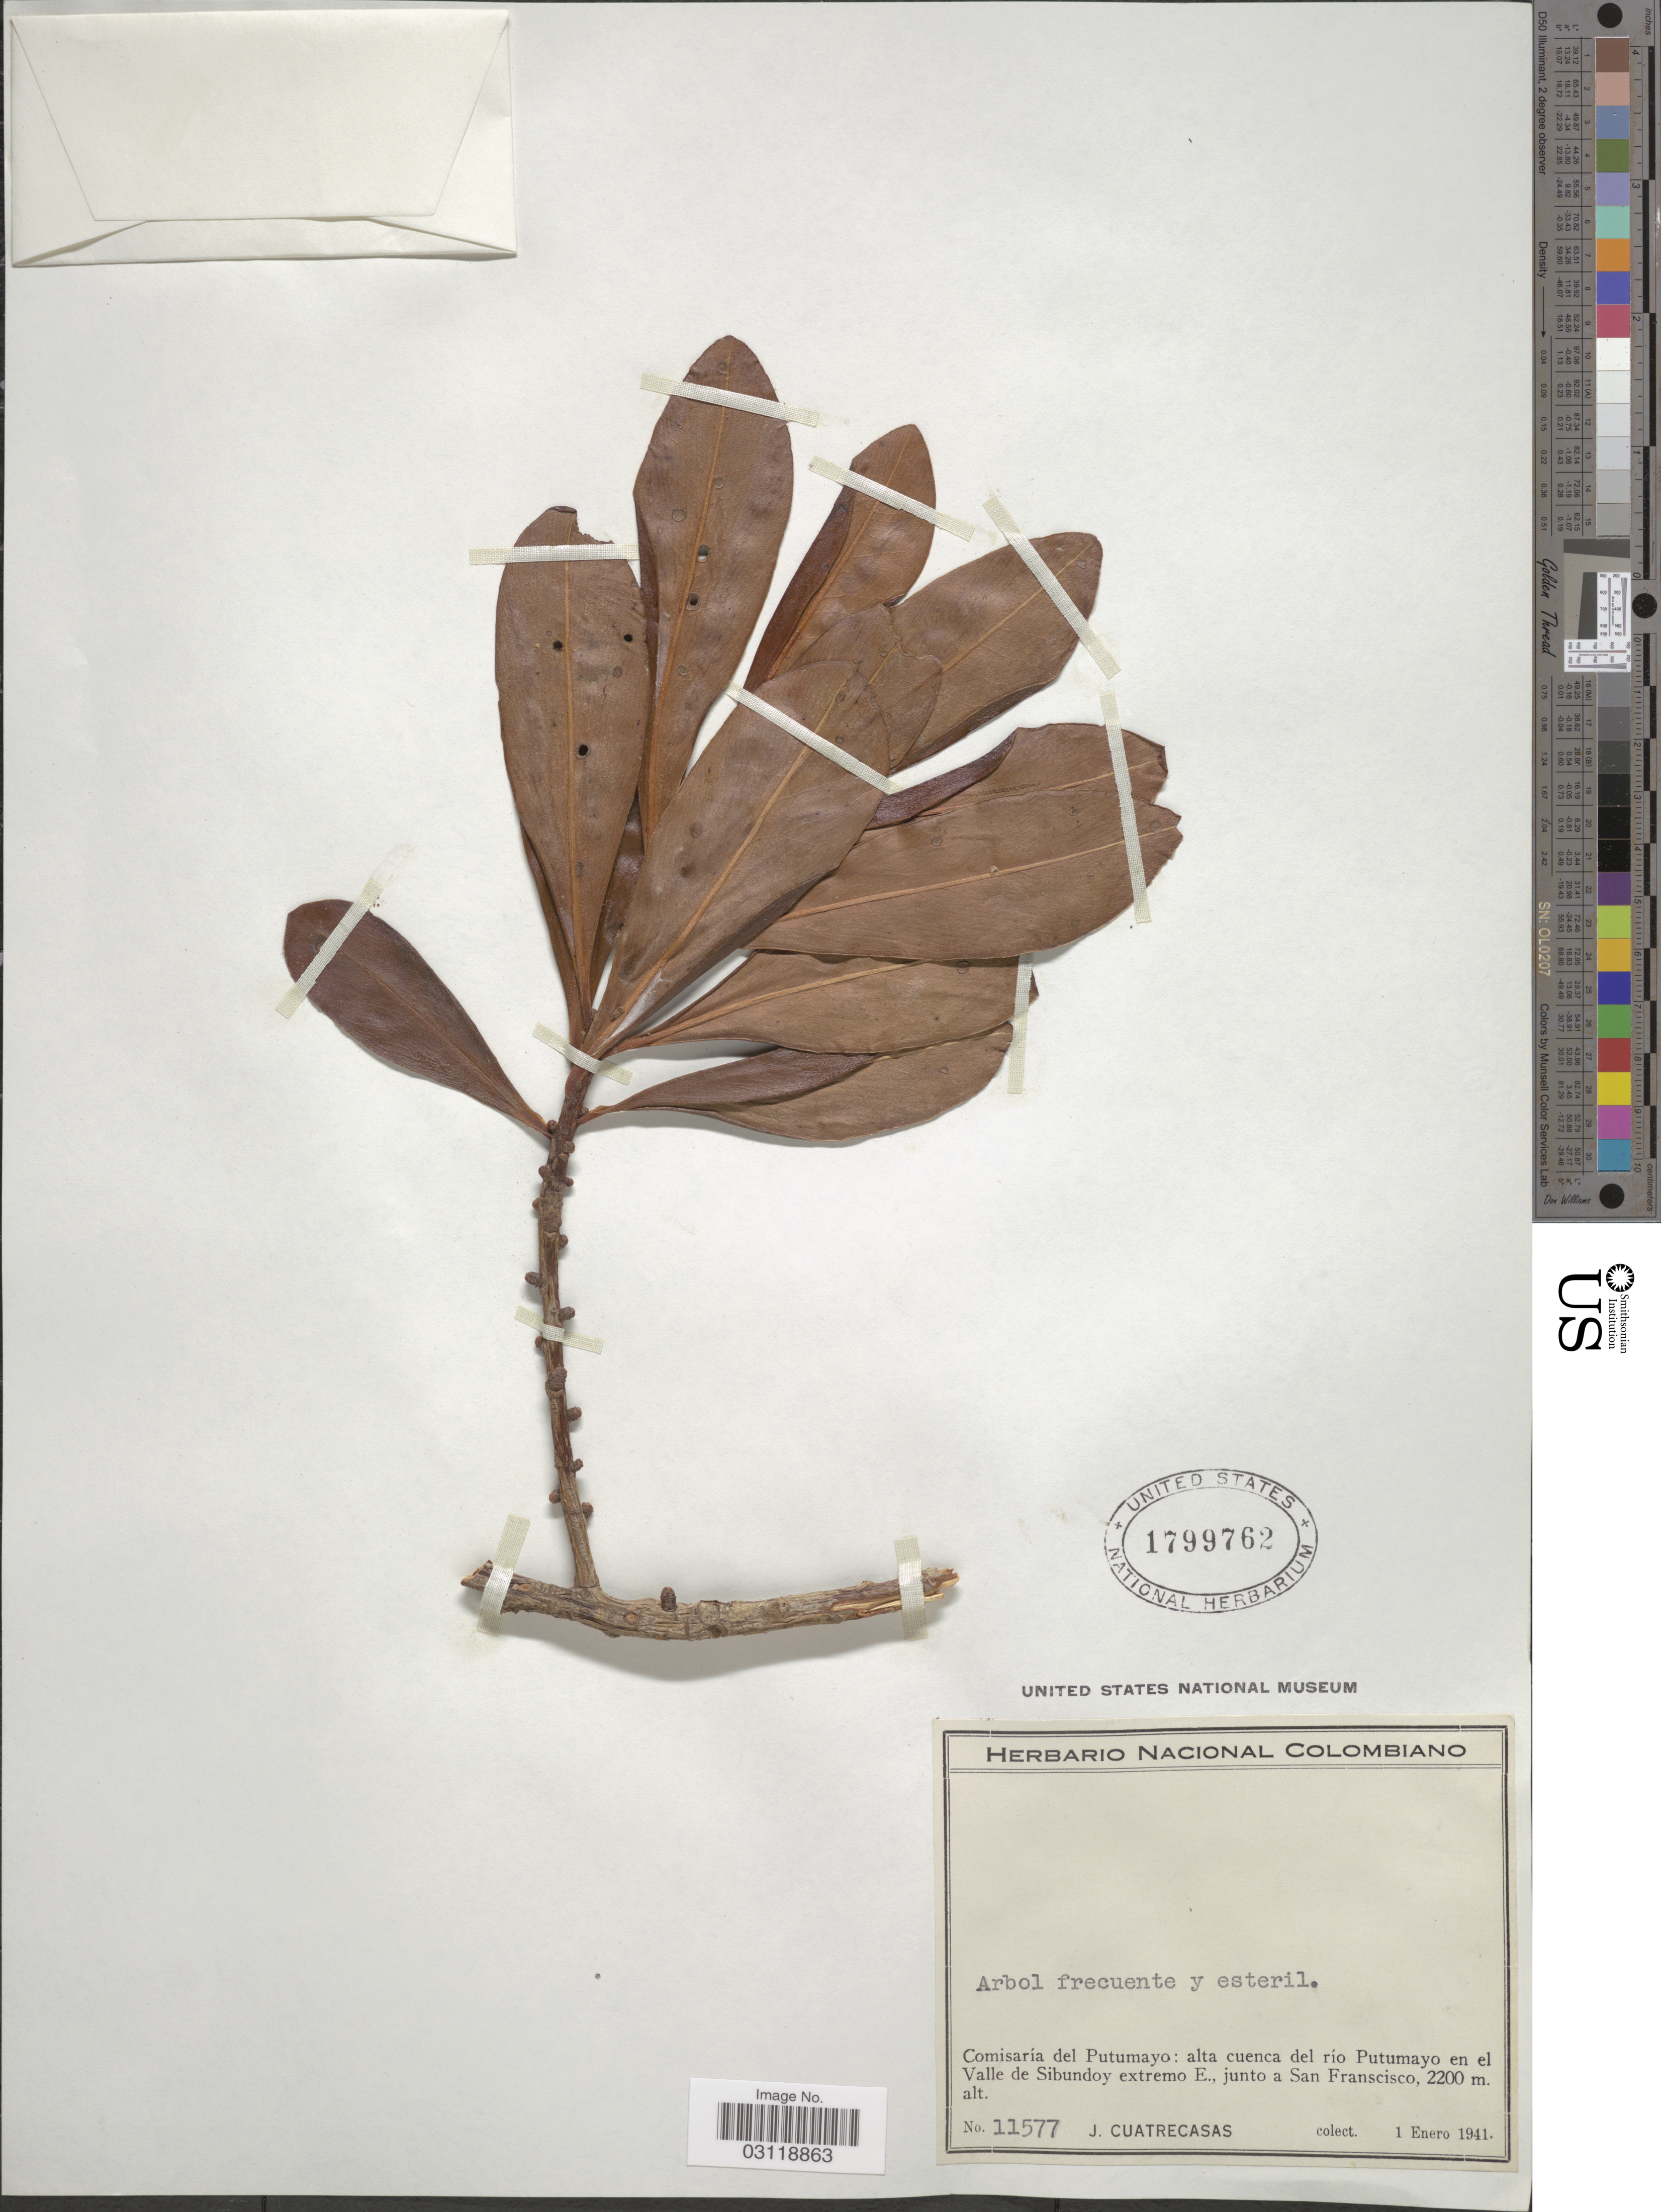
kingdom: Plantae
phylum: Tracheophyta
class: Magnoliopsida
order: Ericales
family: Primulaceae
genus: Rapanea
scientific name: Rapanea sp.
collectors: J. Cuatrecasas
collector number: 11577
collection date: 1941-01-01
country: Colombia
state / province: Putumayo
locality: Comisaría del Putumayo: alta cuenca del río Putumayo en el Valle de Sibundoy extremo E., junto a San Francisco.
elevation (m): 2200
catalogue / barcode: US 1799762